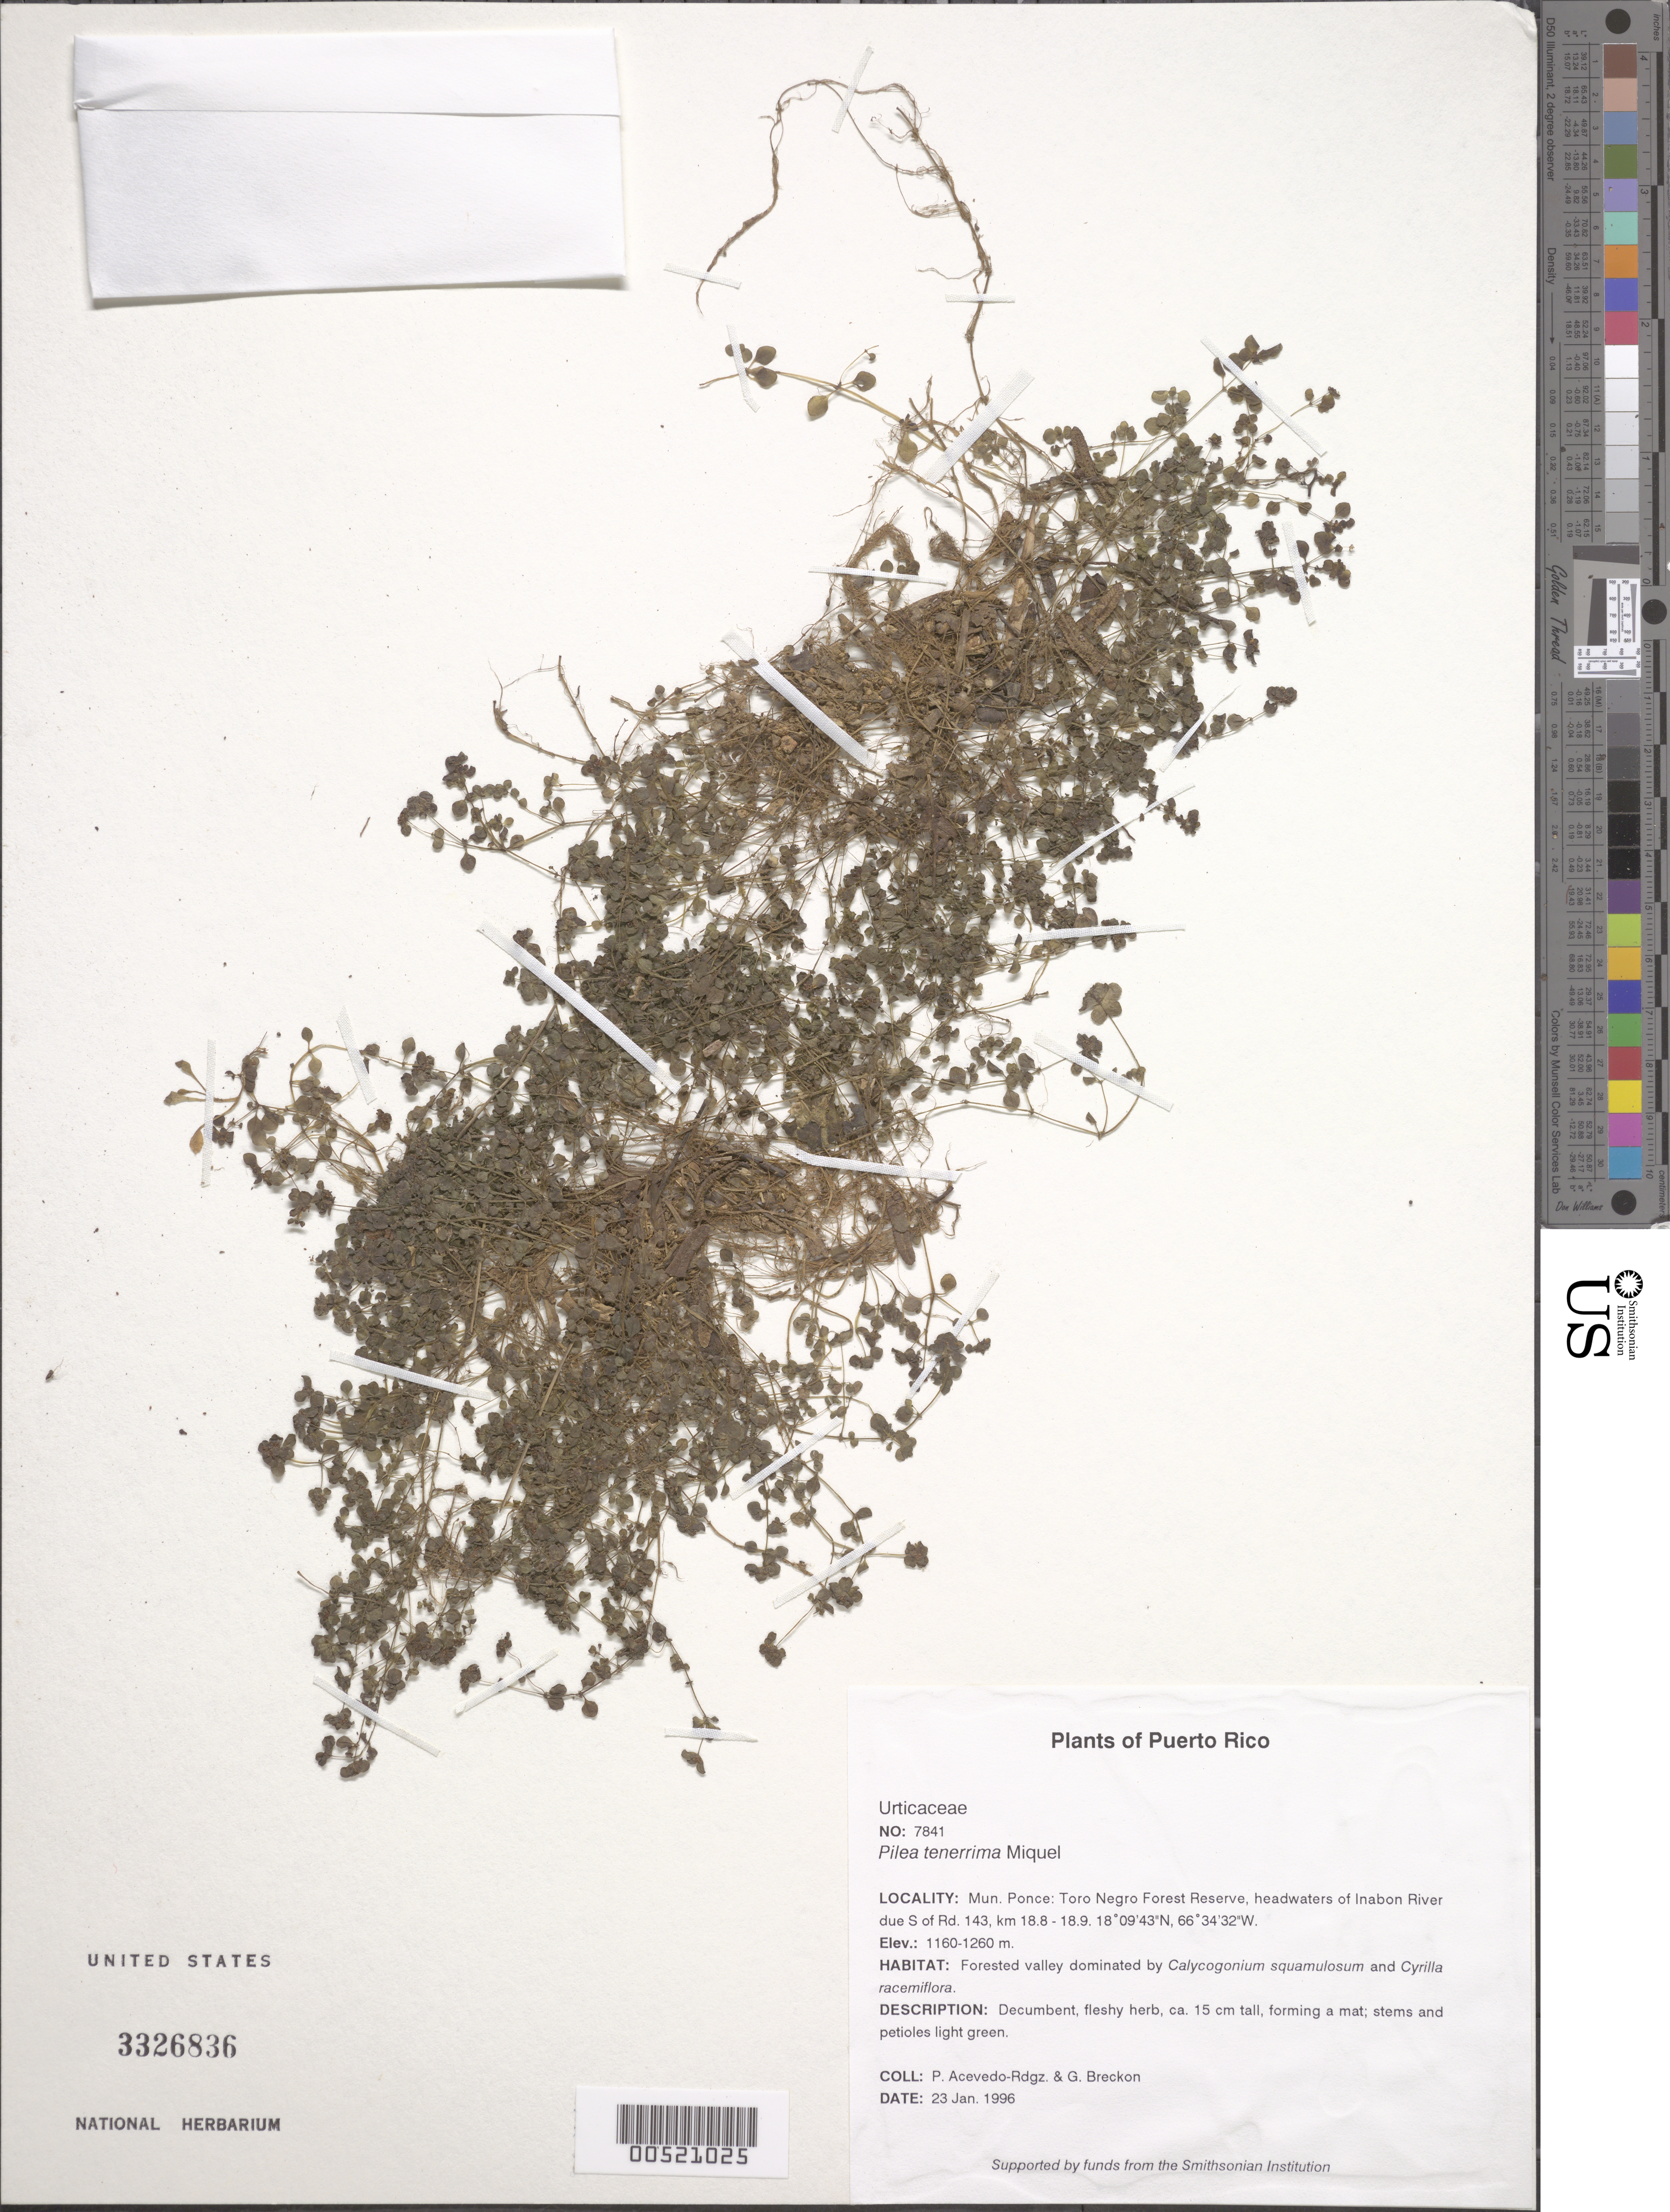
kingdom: Plantae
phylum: Tracheophyta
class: Magnoliopsida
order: Rosales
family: Urticaceae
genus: Pilea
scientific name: Pilea tenerrima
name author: Miq.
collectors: P. Acevedo-Rodr. & G. J. Breckon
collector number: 7841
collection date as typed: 23 Jan 1996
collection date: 1996-01-23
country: Puerto Rico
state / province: Ponce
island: Puerto Rico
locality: Ponce: Jayuya, Toro Negro Forest Reserve, headwaters of Inabon River due S of Rd. 143, km 18.8 - 18.9.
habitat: Forested valley dominated by Calycogonium squamulosum and Cyrilla racemiflora.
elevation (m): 1160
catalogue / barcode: US 3326836